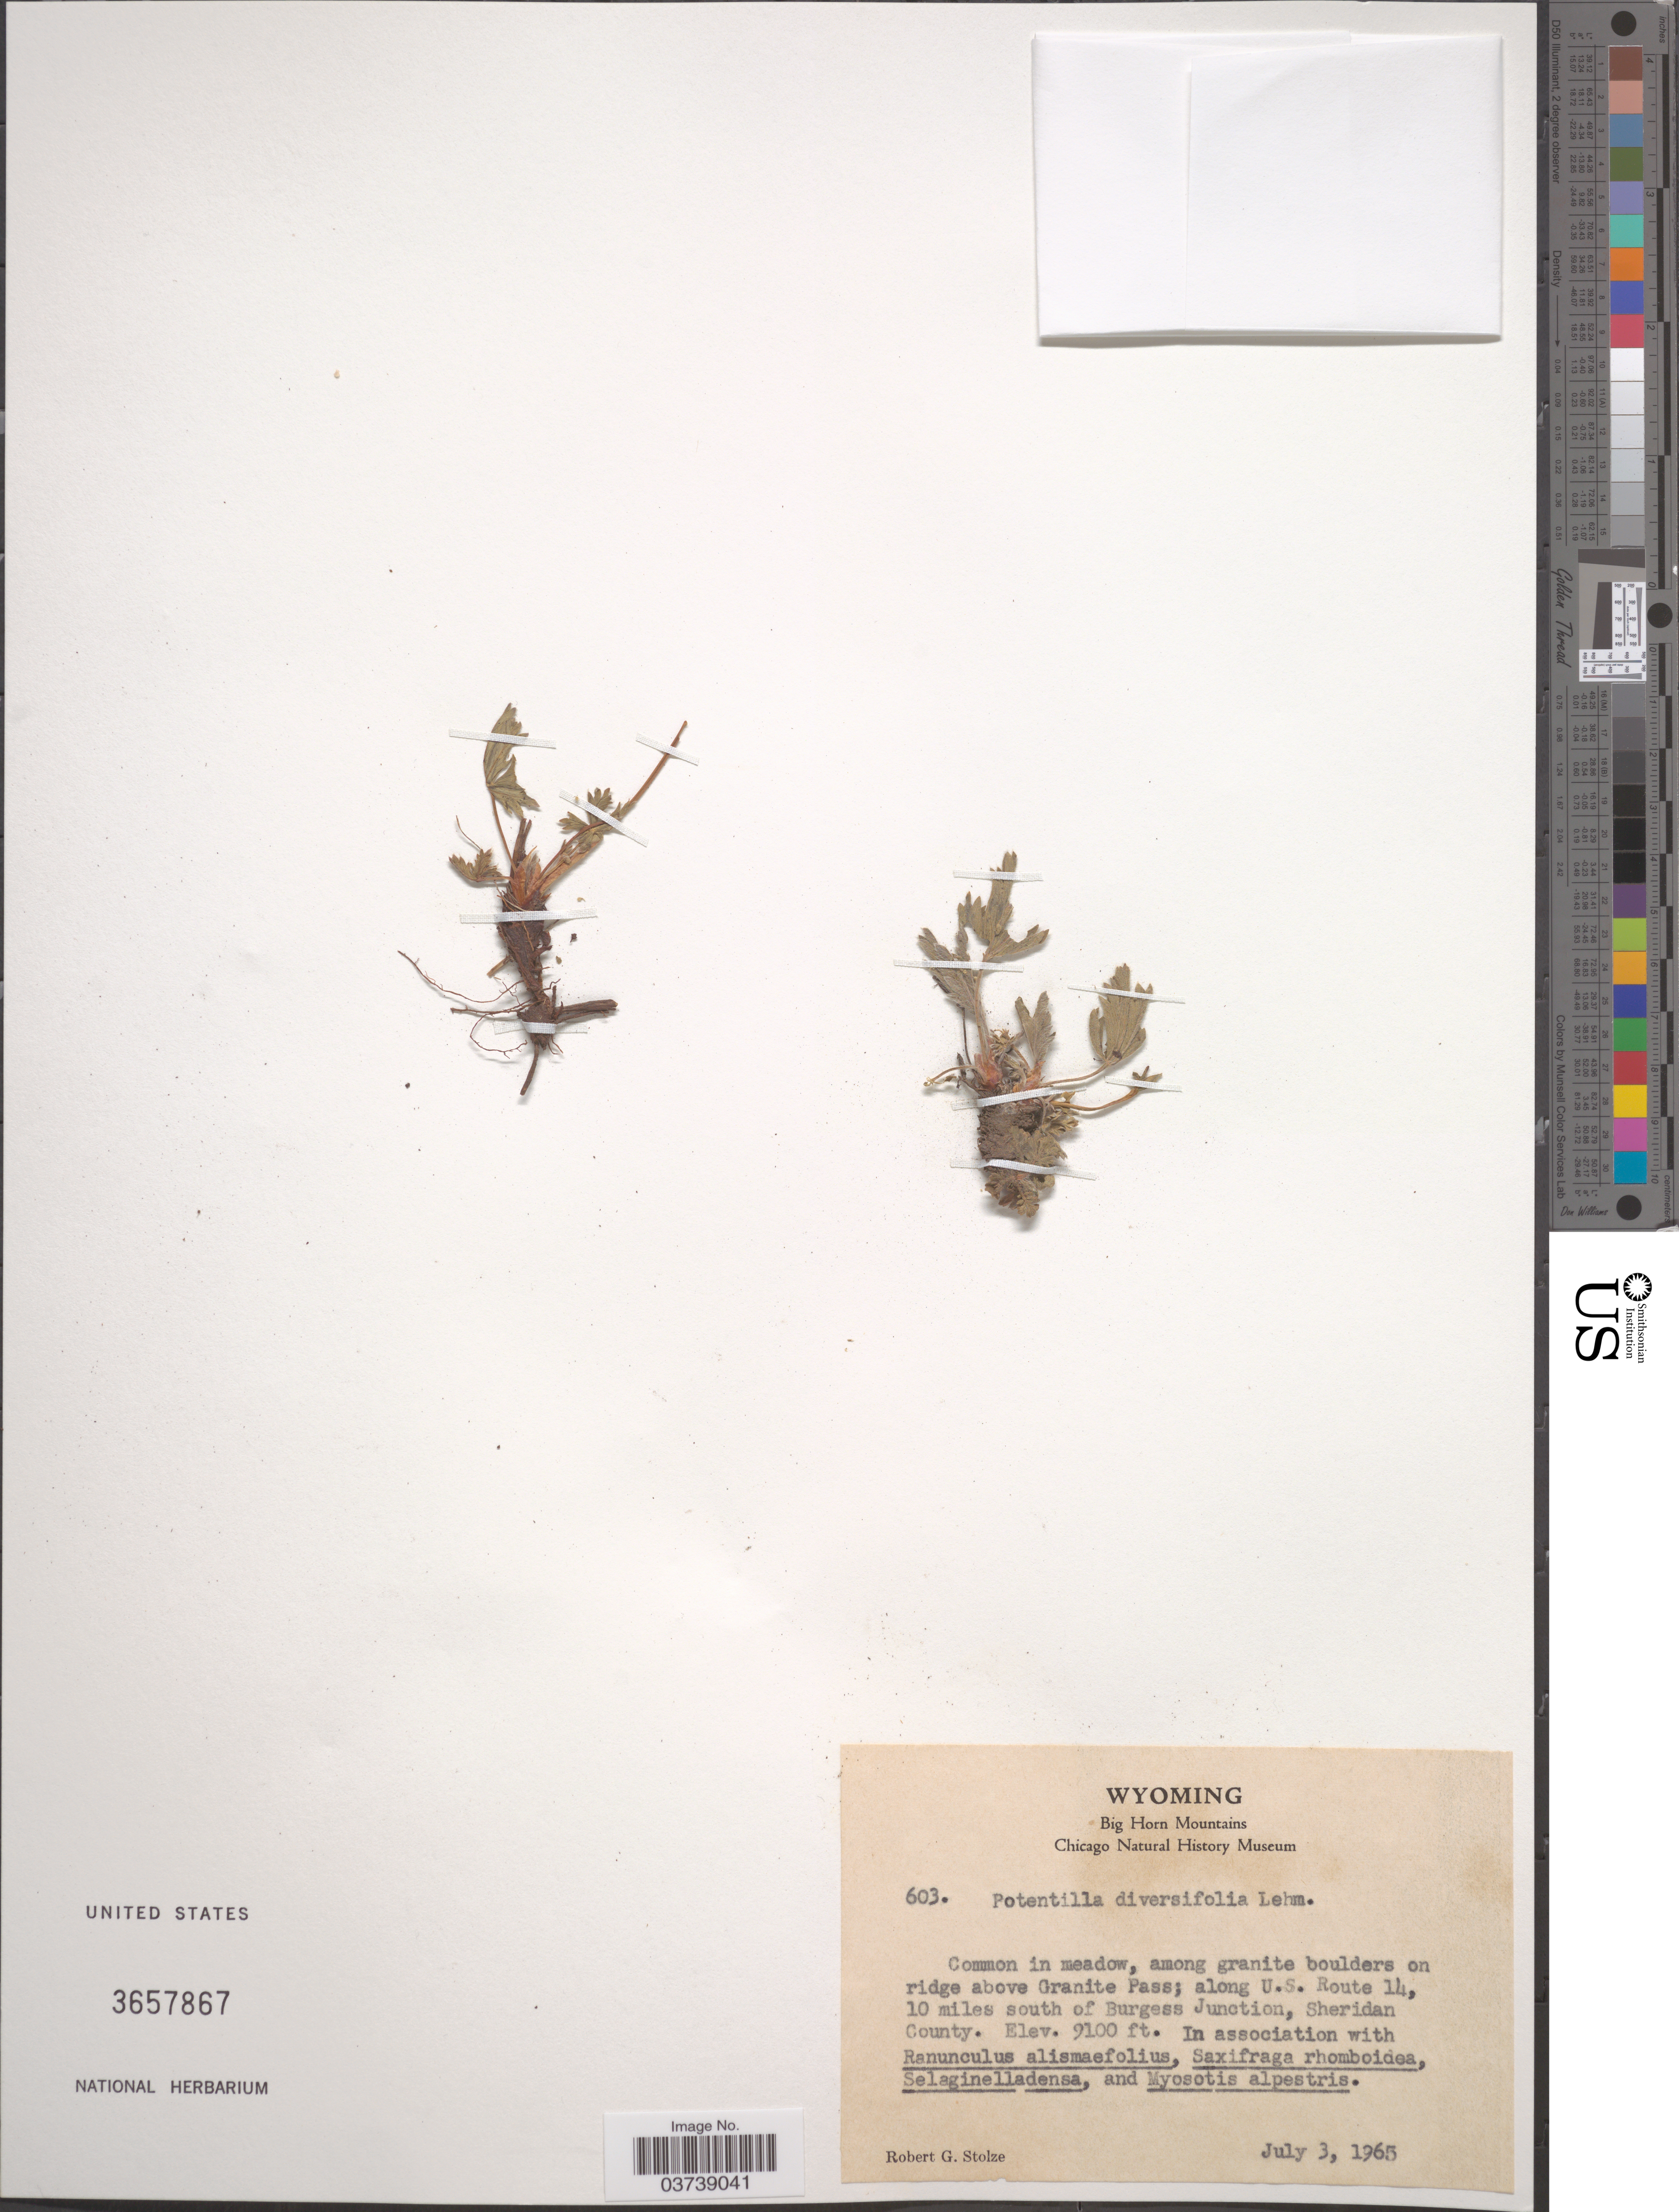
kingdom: Plantae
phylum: Tracheophyta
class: Magnoliopsida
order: Rosales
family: Rosaceae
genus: Potentilla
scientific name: Potentilla diversifolia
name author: Lehm.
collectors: R. G. Stolze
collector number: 603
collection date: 1965-07-03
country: United States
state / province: Wyoming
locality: Big Horn Mountains. On ridge above Granite Pass; along U.S. Route 14, 10 miles south of Burgess Junction, Sheridan County.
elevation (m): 2774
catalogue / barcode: US 3657867